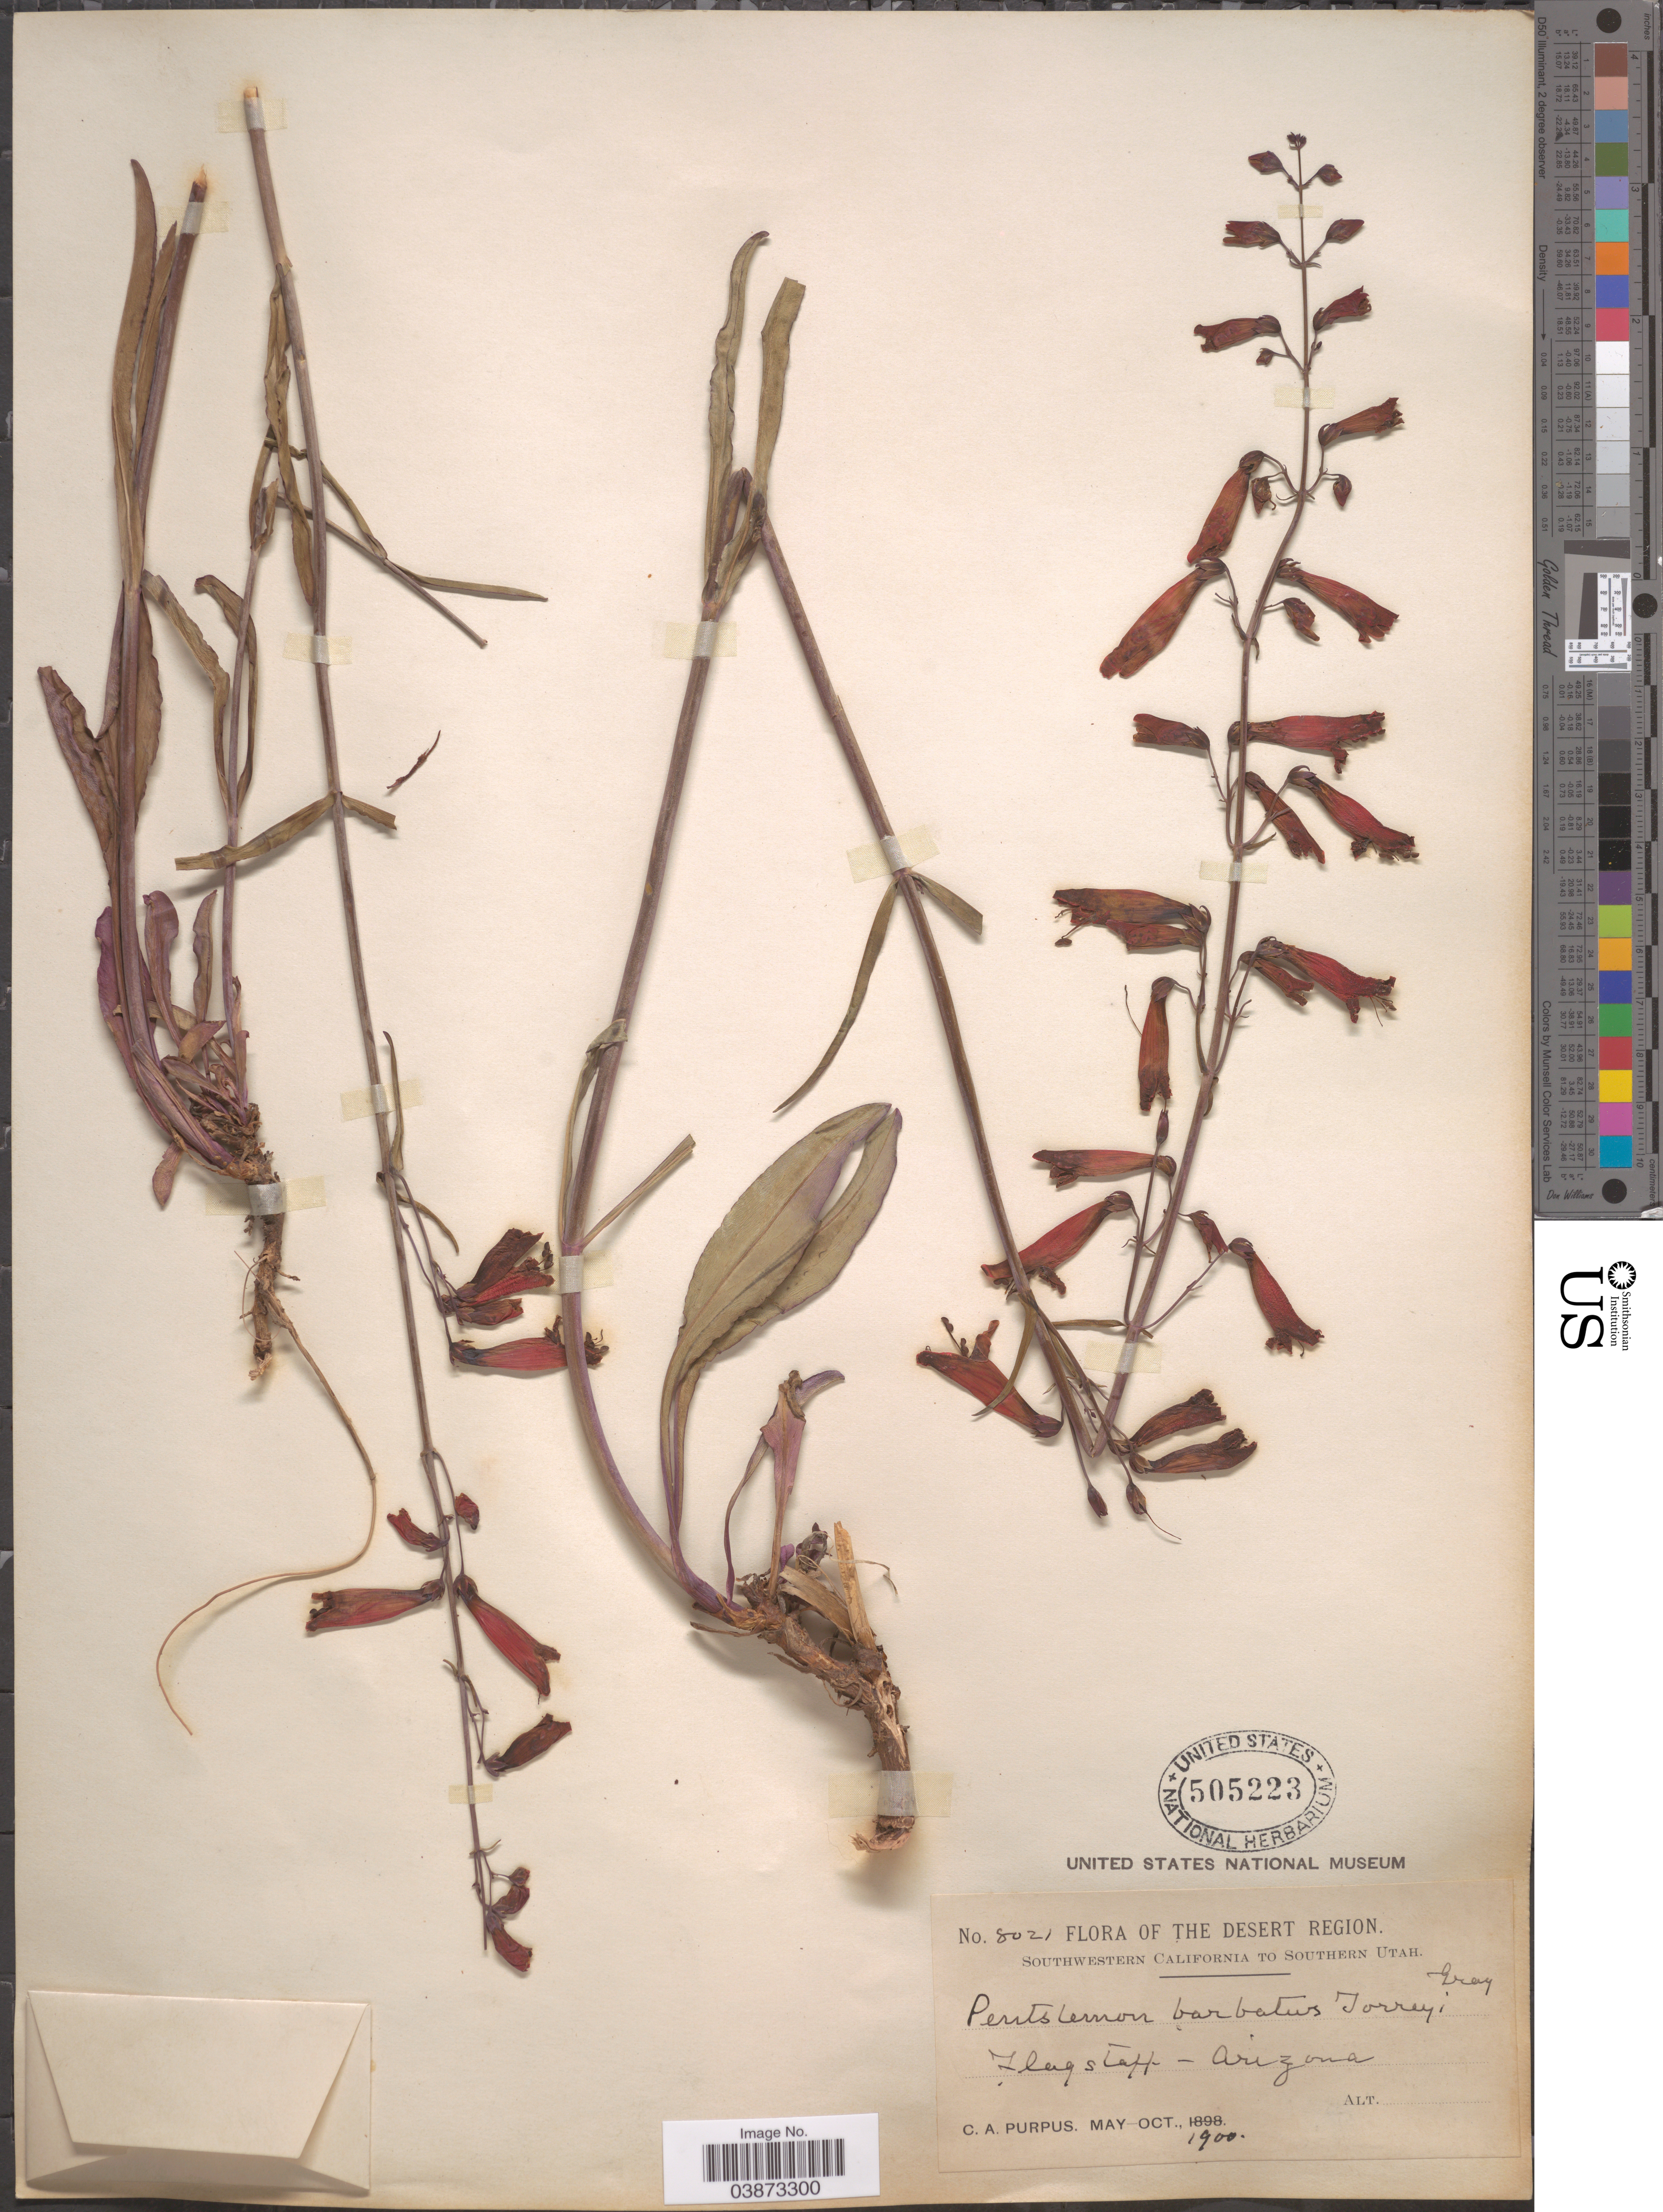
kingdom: Plantae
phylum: Tracheophyta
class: Magnoliopsida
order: Lamiales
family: Plantaginaceae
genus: Penstemon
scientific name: Penstemon barbatus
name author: (Cav.) Roth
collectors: C. A. Purpus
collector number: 8021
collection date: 1900-05/1900-10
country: United States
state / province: Arizona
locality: The Desert Region. Flagstaff.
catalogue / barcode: US 505223